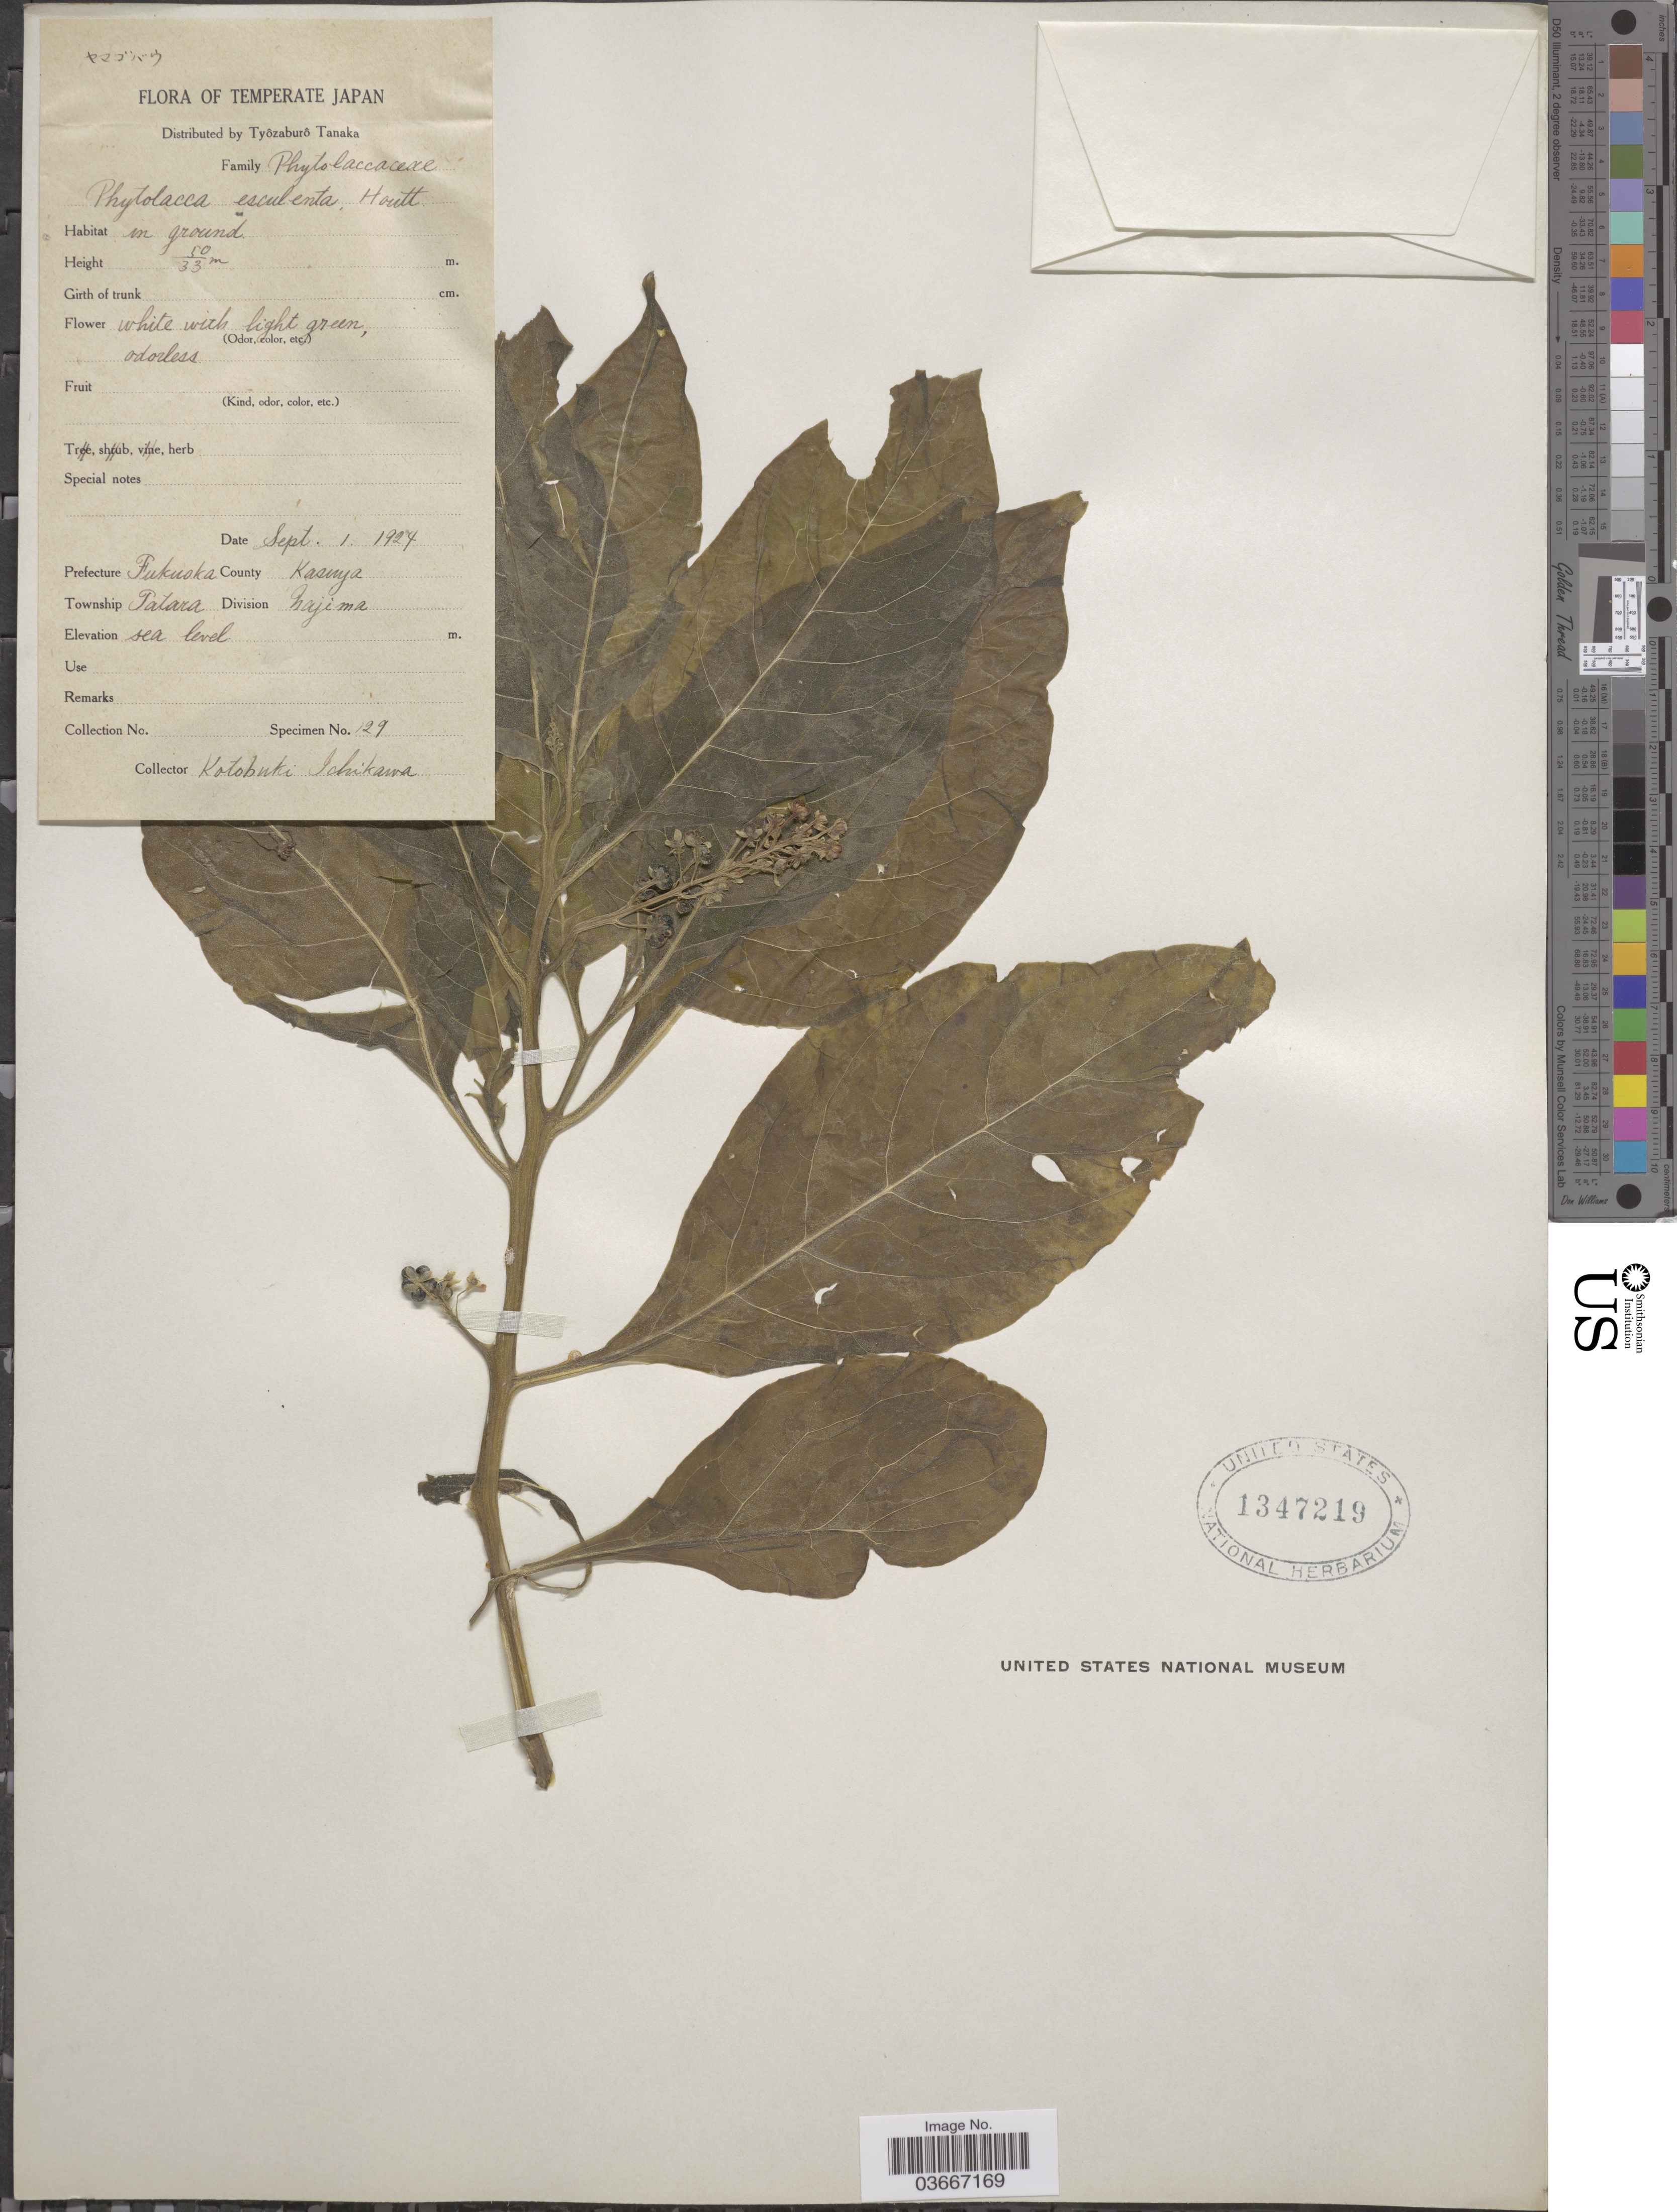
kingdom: Plantae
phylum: Tracheophyta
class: Magnoliopsida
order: Caryophyllales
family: Phytolaccaceae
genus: Phytolacca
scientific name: Phytolacca esculenta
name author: Van Houtte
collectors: K. Shikawa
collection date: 1924-09-01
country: Japan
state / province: Hukuoka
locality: Prefecture Fukuoka. County Kasuya. Township Tatara. Division Wajima.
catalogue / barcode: US 1347219